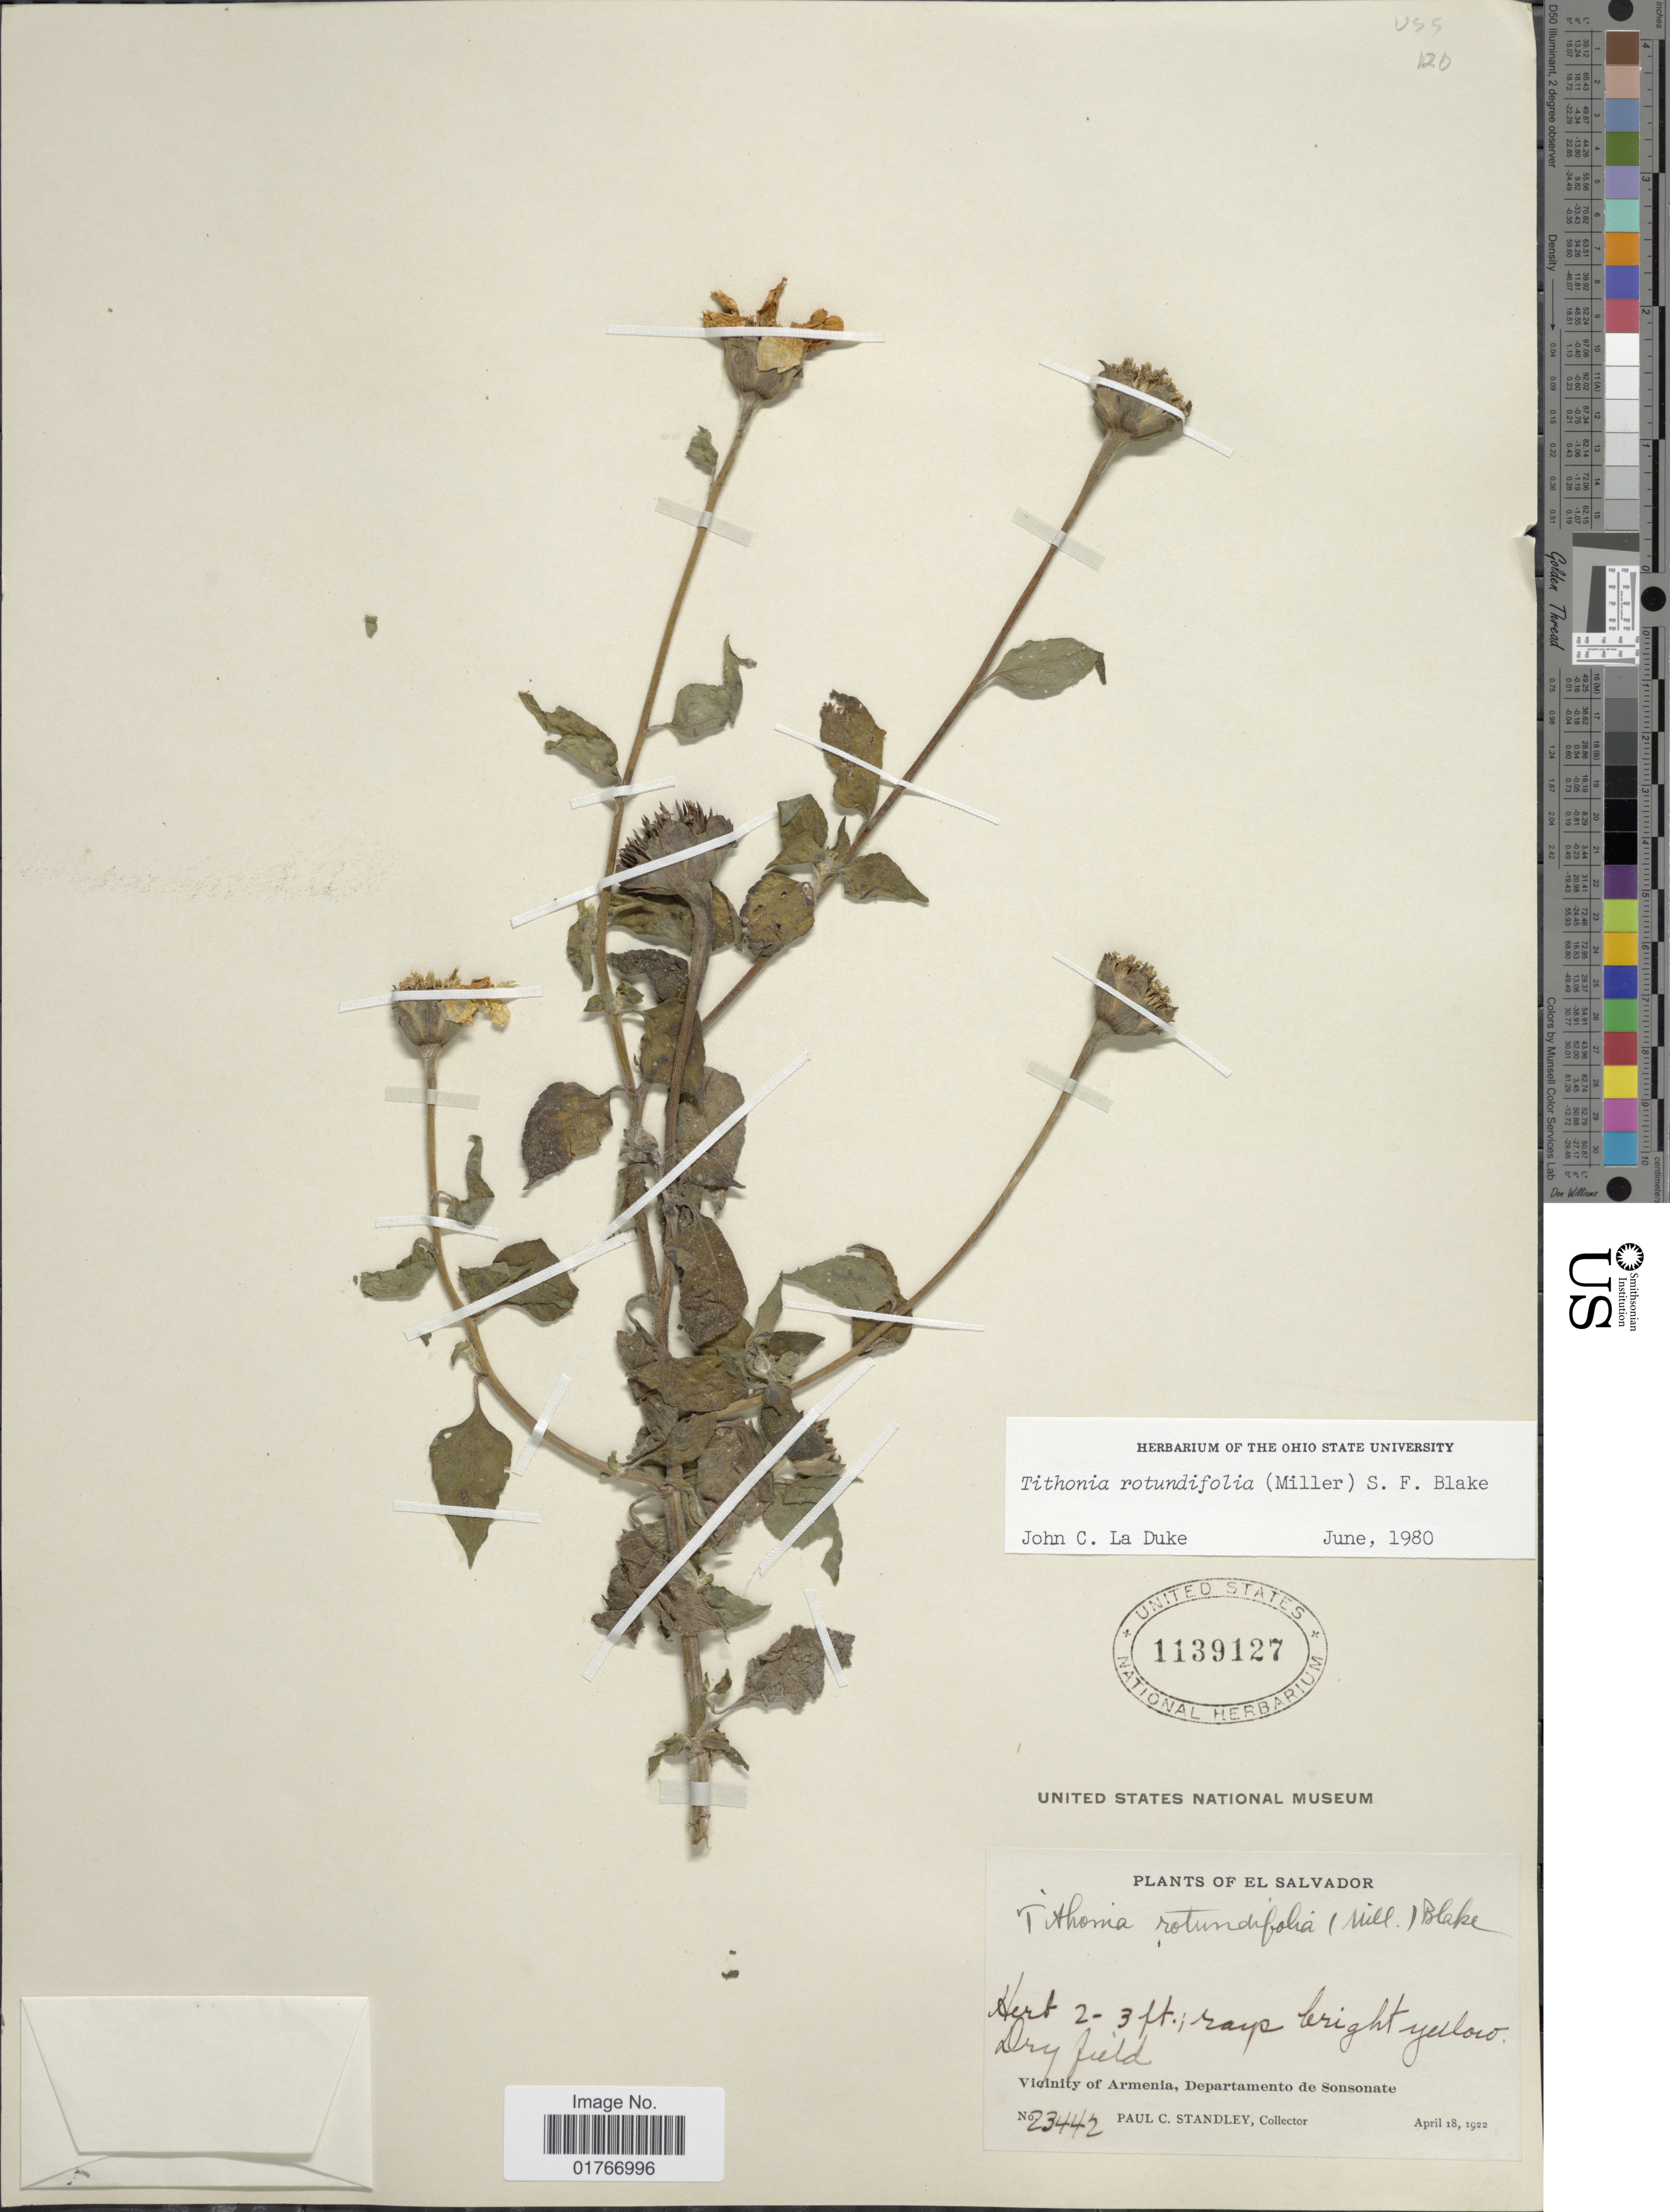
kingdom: Plantae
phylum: Tracheophyta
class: Magnoliopsida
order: Asterales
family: Asteraceae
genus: Tithonia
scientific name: Tithonia rotundifolia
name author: (Mill.) S.F. Blake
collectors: P. C. Standley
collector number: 23442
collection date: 1922-04-18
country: El Salvador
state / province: Sonsonate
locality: Vicinity of Armenia, Departamento de Sonsonate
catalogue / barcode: US 1139127